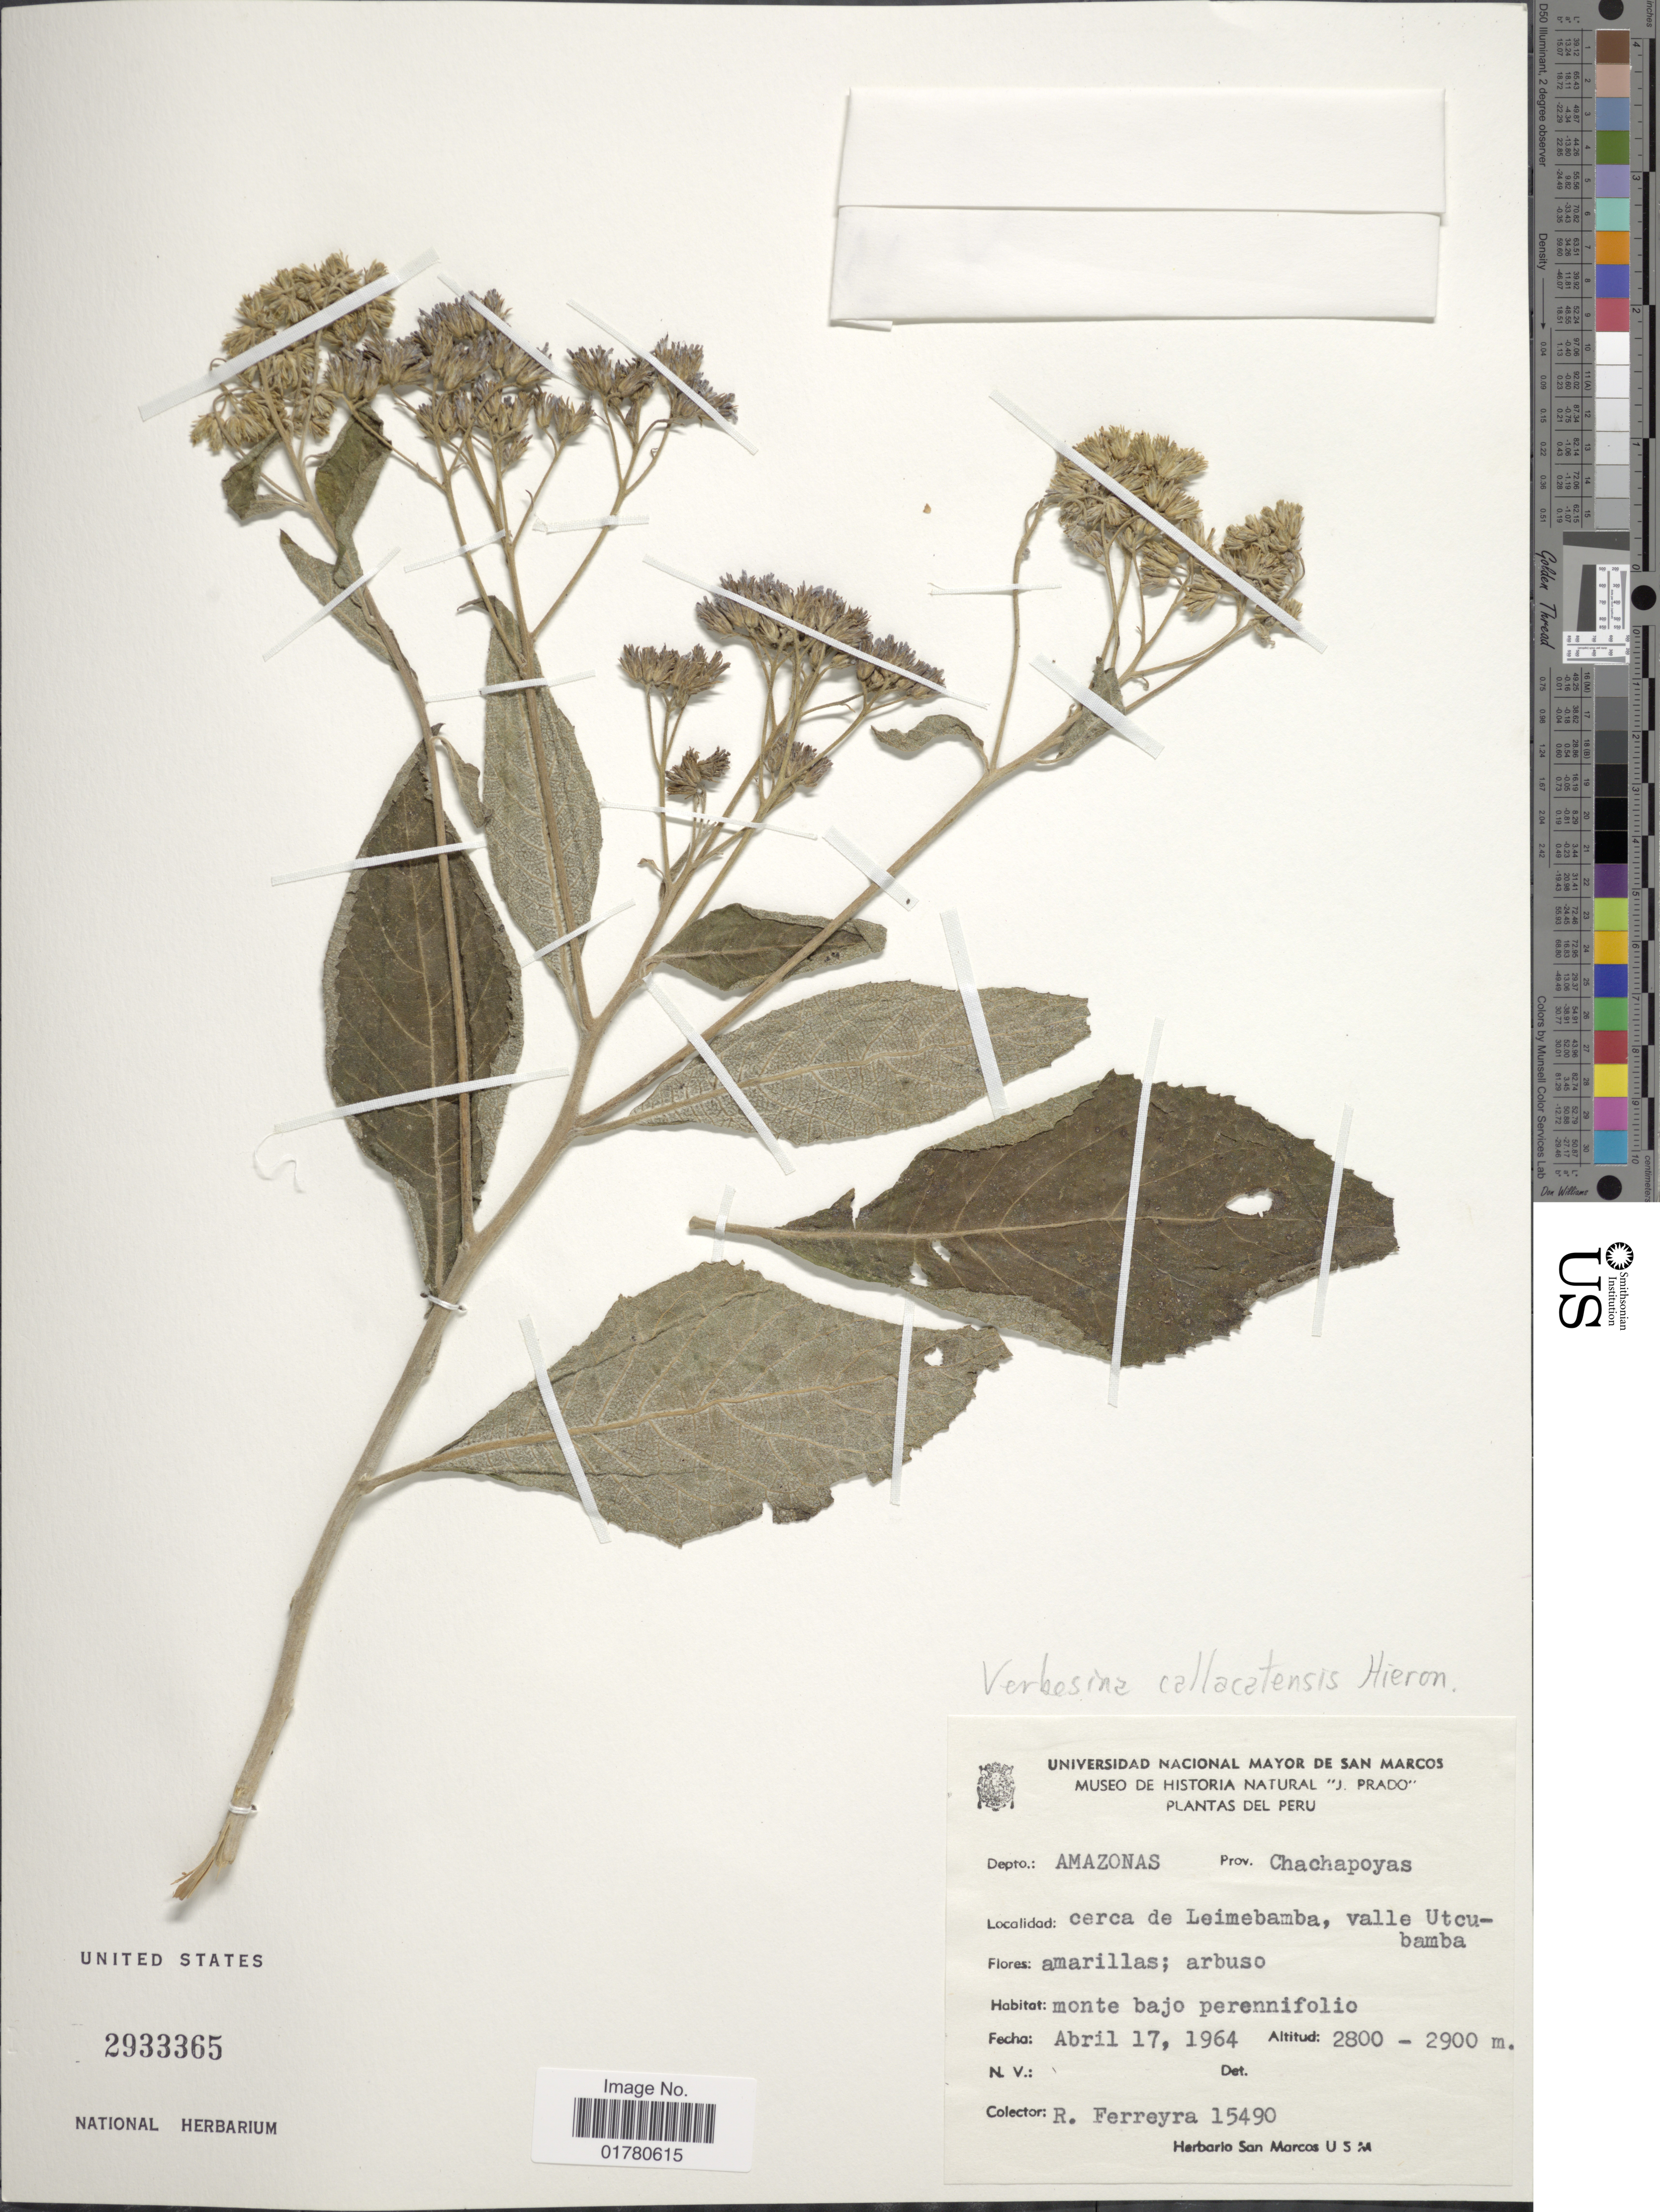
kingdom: Plantae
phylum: Tracheophyta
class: Magnoliopsida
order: Asterales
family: Asteraceae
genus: Verbesina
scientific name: Verbesina callacatensis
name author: Hieron.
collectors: R. A. Ferreyra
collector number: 15490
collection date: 1964-04-17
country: Peru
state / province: Amazonas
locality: Depto Amazonas, Prv. Chachapoyas, cerca de Leimebamba, valle Utcubamba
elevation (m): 2800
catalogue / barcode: US 2933365